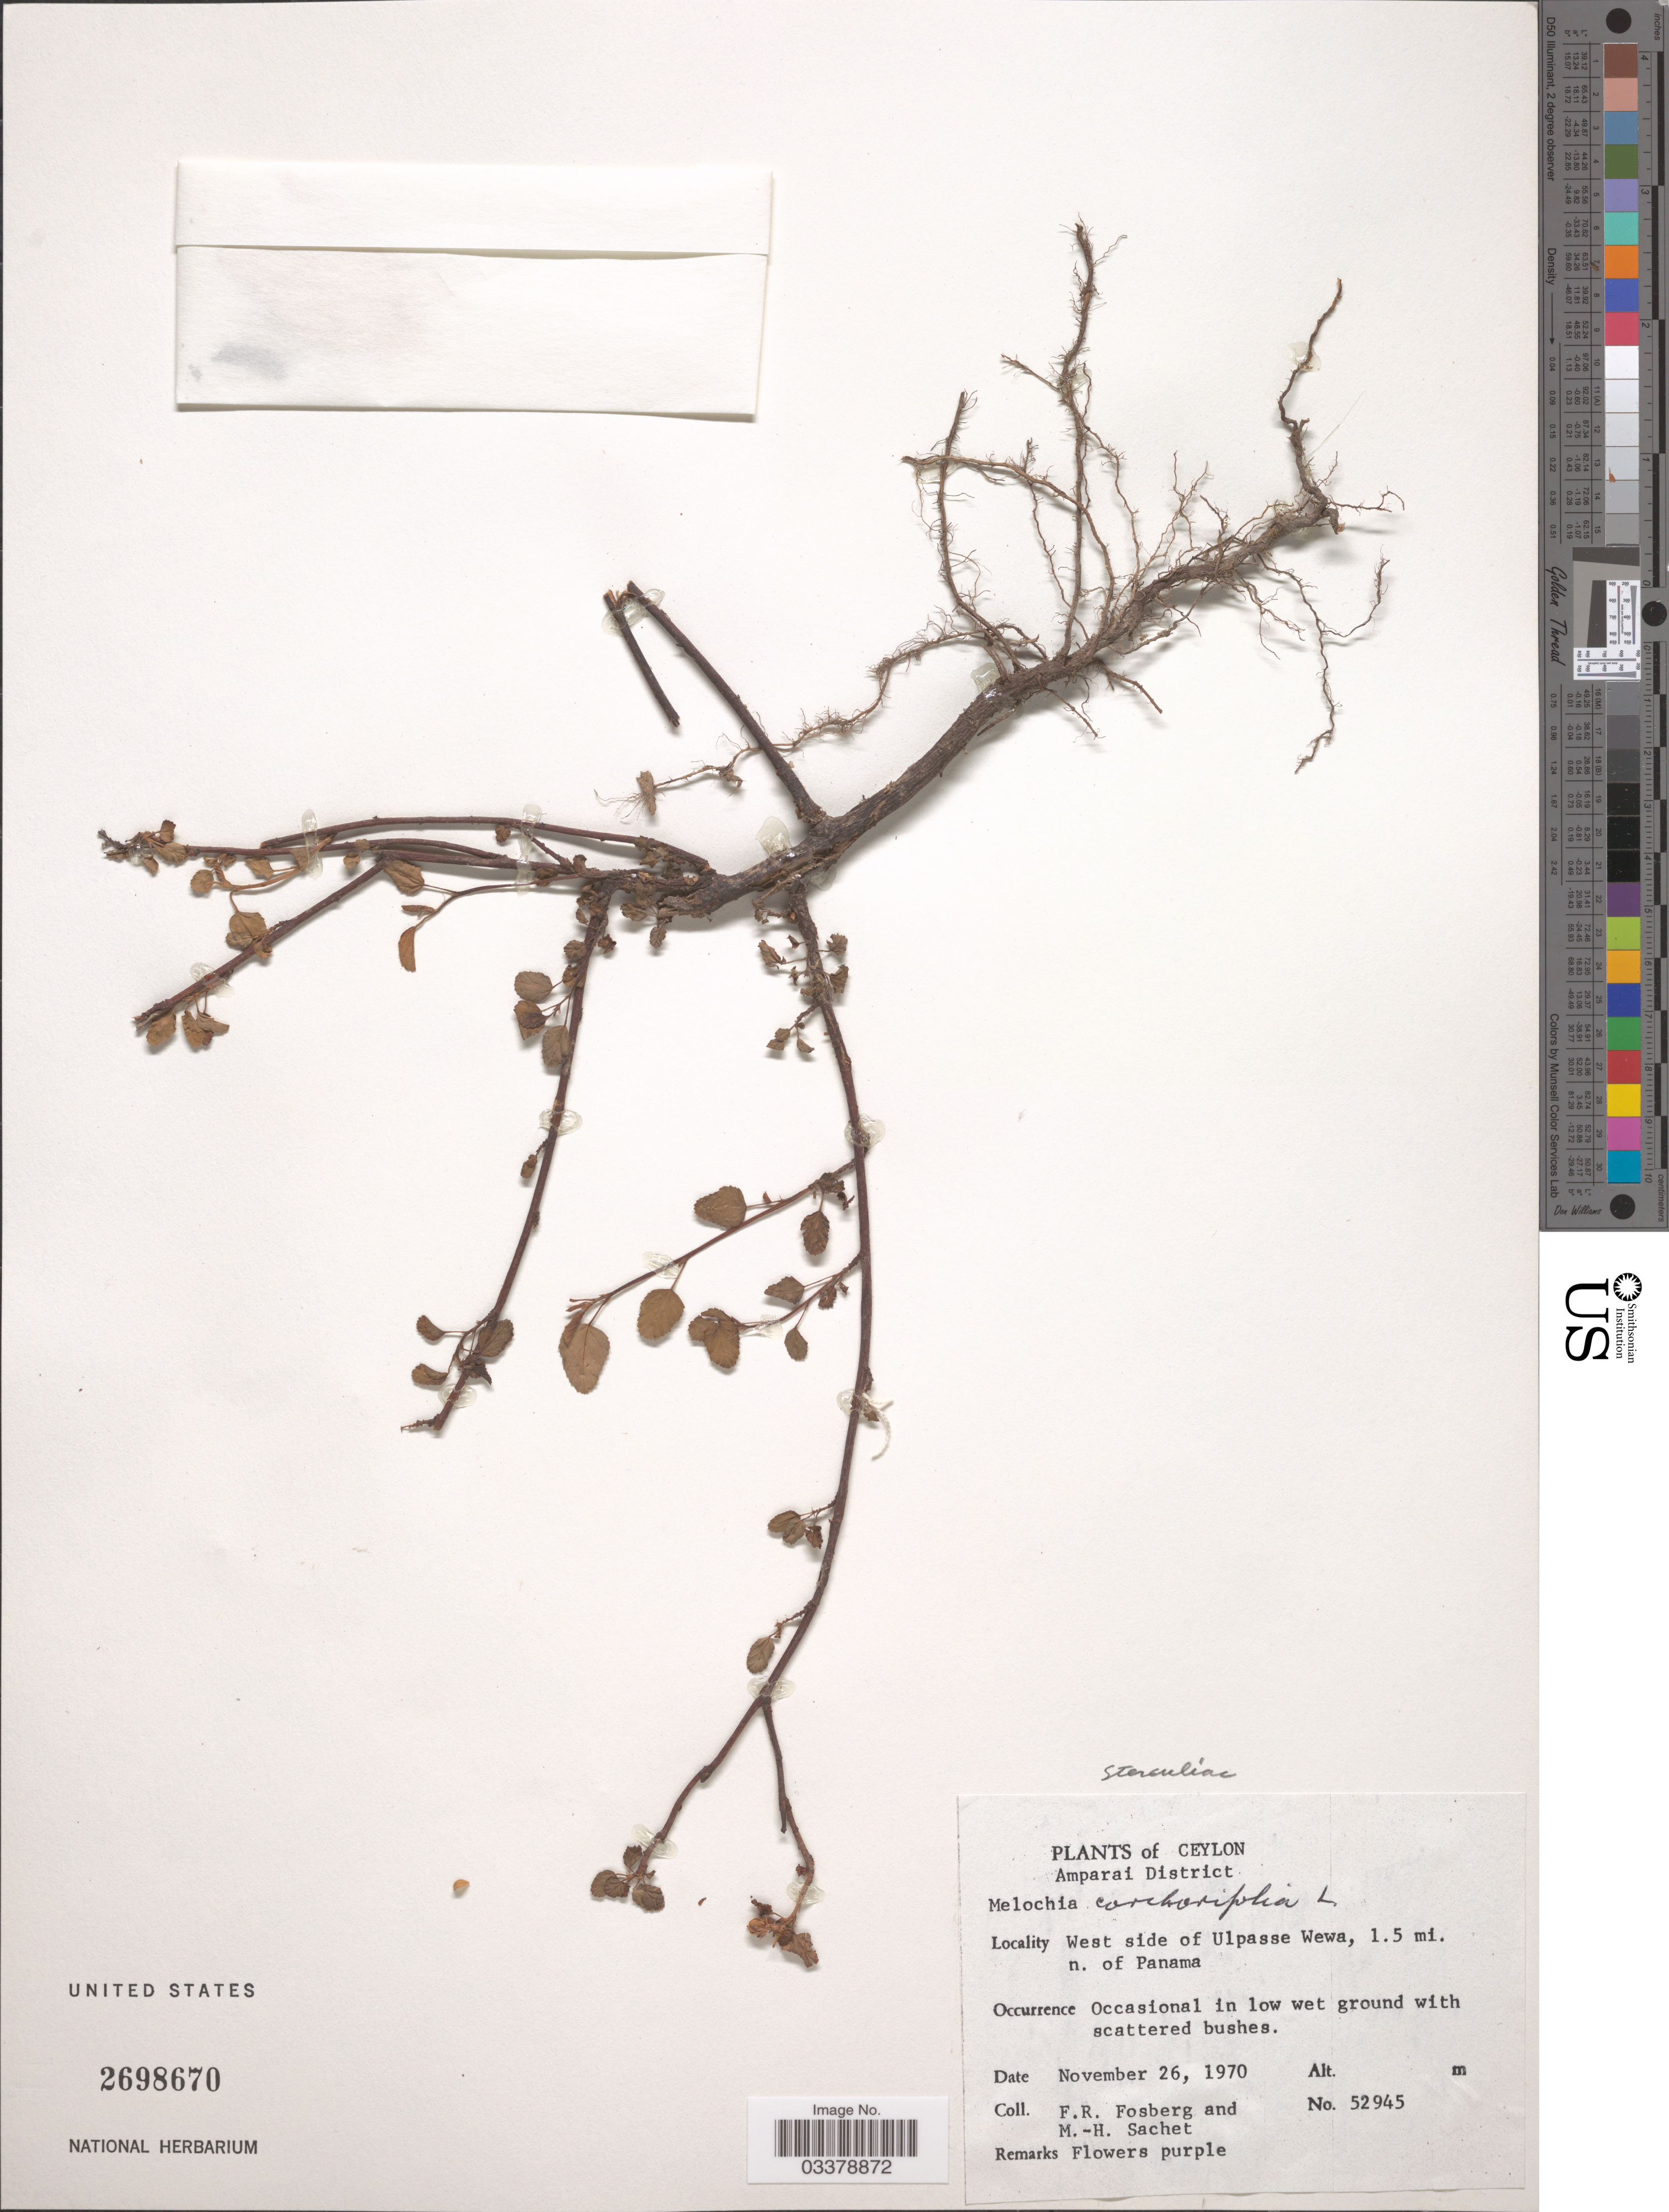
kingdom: Plantae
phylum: Tracheophyta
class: Magnoliopsida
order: Malvales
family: Malvaceae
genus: Melochia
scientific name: Melochia corchorifolia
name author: L.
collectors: F. R. Fosberg & M.-H. Sachet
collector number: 52945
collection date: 1970-11-26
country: Sri Lanka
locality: Ceylon, Amparai District, West side of Ulpasse Wewa, 1.5 mi. n. of Panama.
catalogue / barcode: US 2698670